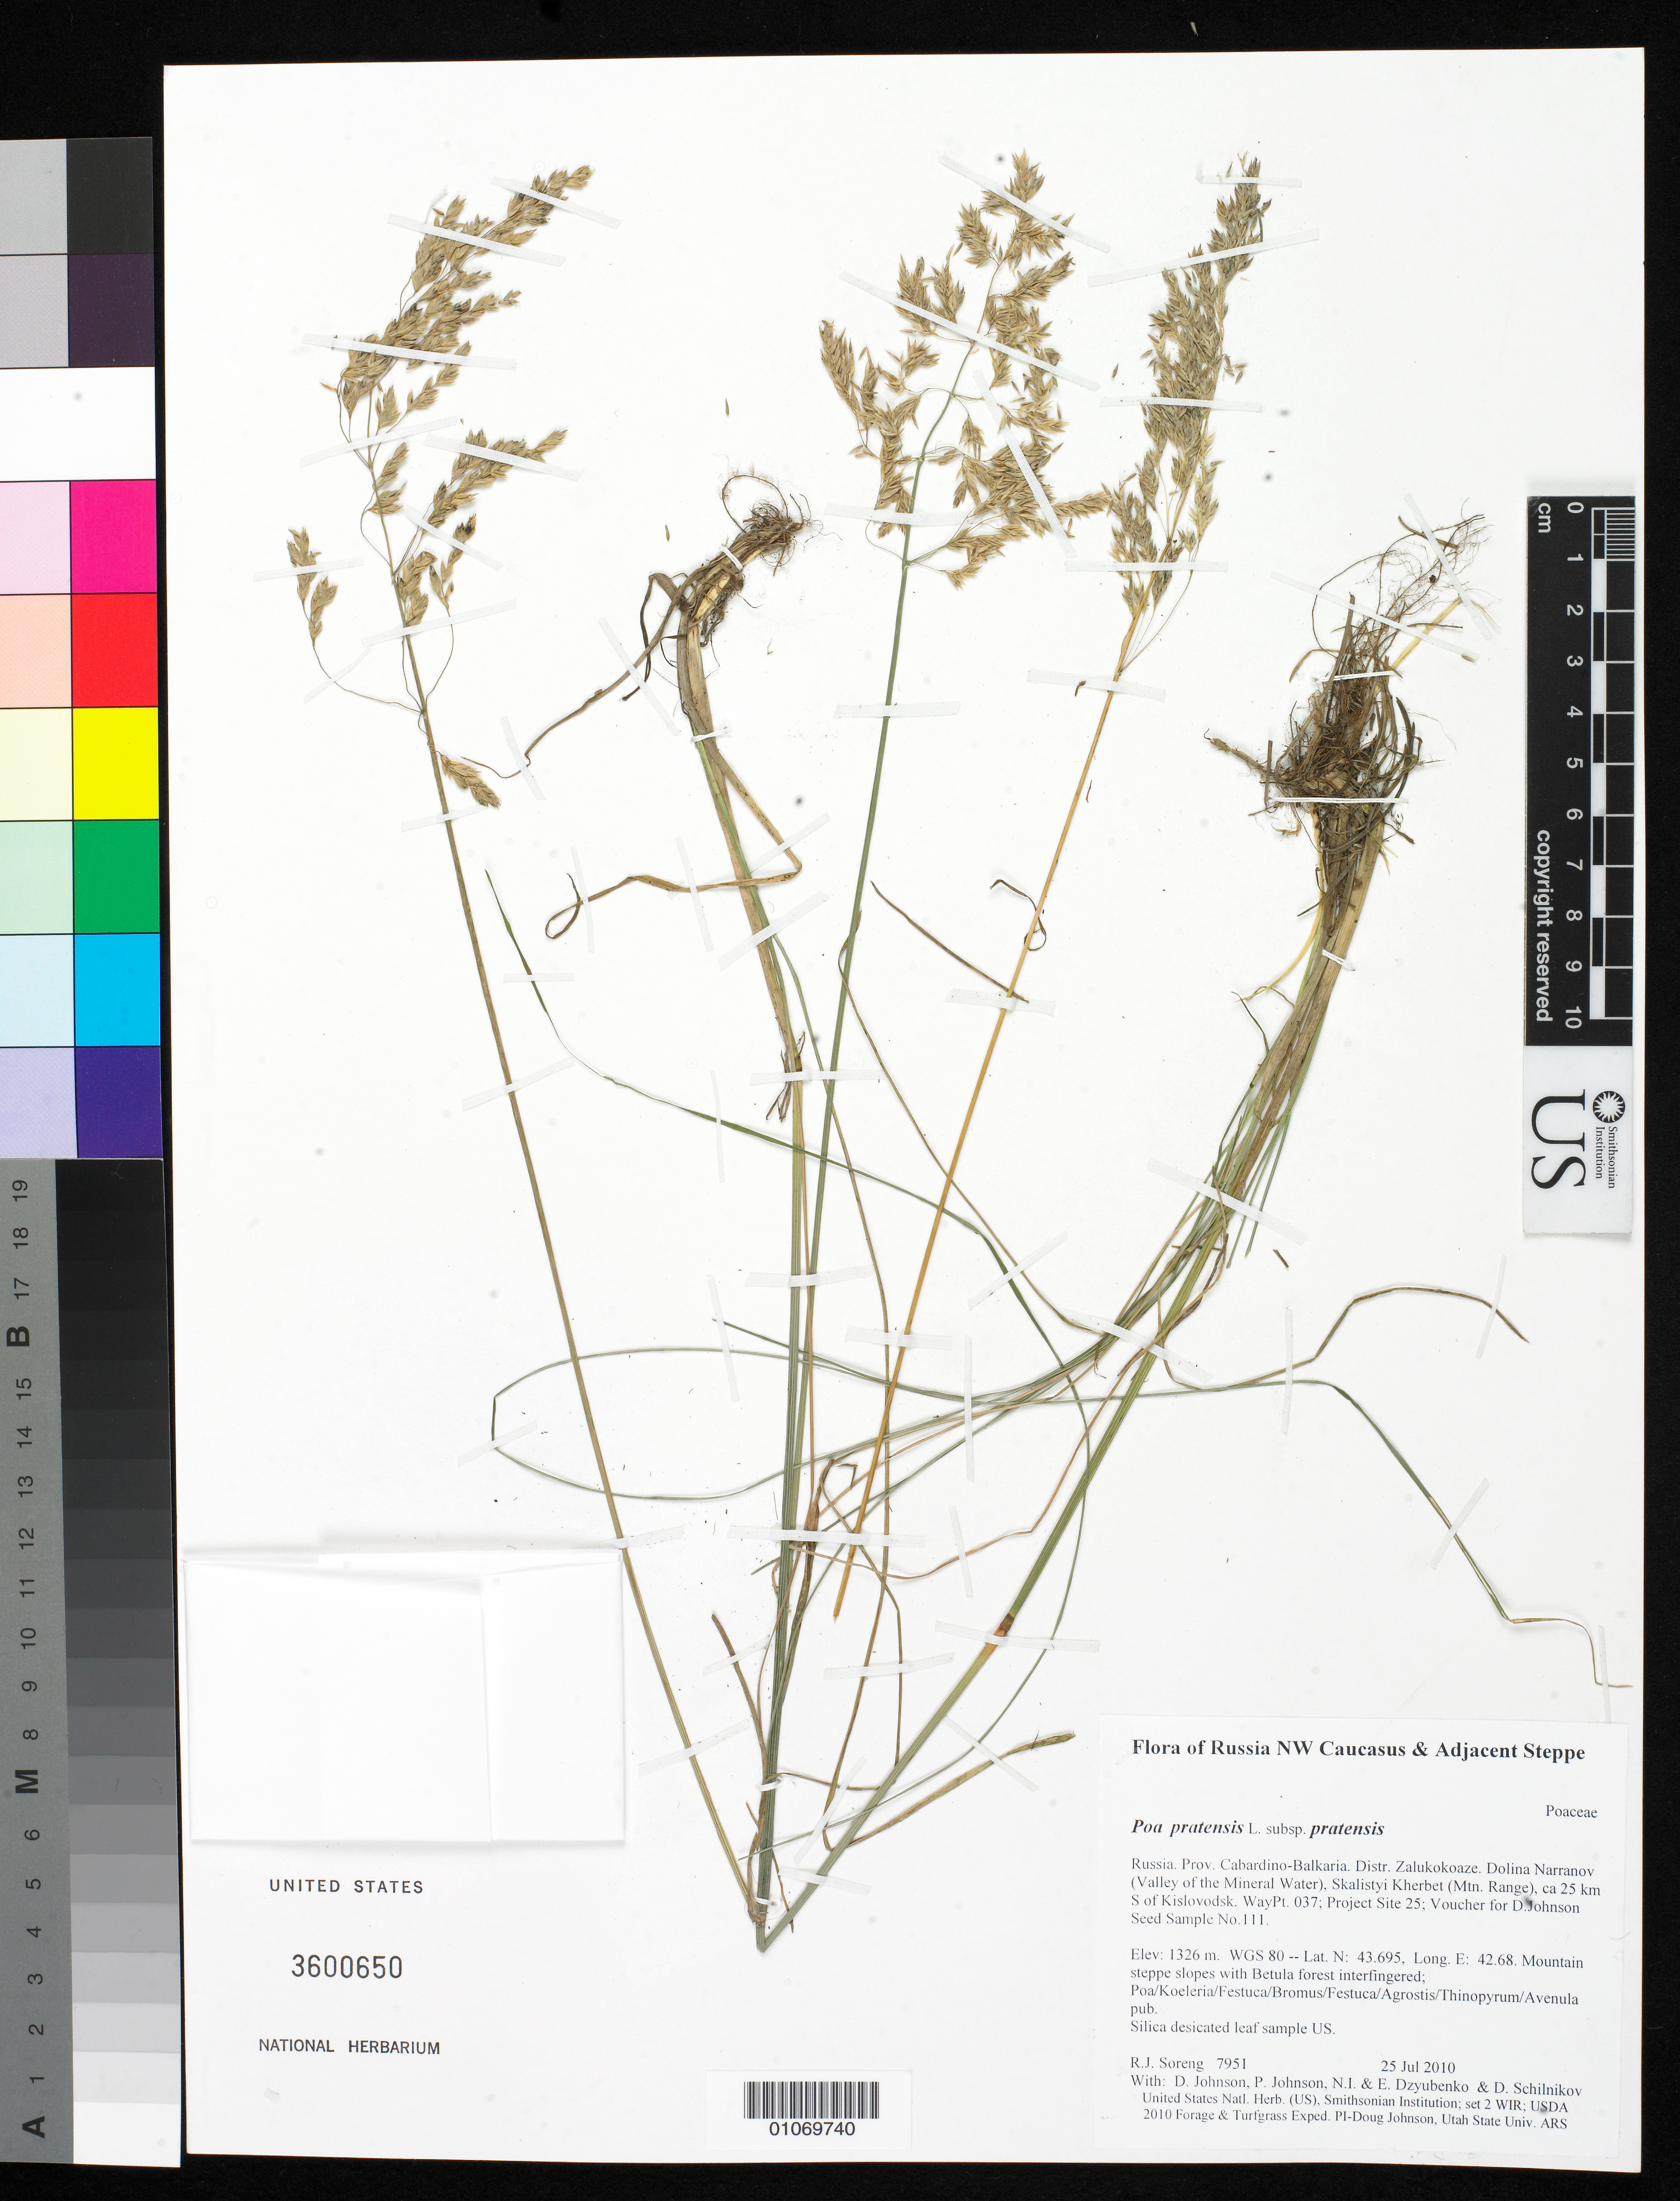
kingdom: Plantae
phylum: Tracheophyta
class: Liliopsida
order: Poales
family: Poaceae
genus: Poa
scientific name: Poa pratensis subsp. pratensis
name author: L.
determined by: Soreng, Robert J., Research Associate (BOT), Smithsonian Institution - National Museum of Natural History (UNITED STATES)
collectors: R. J. Soreng, D. Johnson, P. Johnson, N. Dzyubenko, E. Dzyubenko & D. Schilnikov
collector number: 7951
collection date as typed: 25 Jul 2010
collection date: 2010-07-25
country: Russian Federation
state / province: Kabardino-Balkar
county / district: Zalukokoaze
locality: Dolina Narranov (Valley of the Mineral Water), Skalistyi Kherbet (Mtn. Range), ca 25 km S of Kislovodsk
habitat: Mountain steppe slopes with Betula forest interfingered; Poa/Koeleria/Festuca/Bromus/Festuca/Agrostis/Thinopyrum/Avenula pub.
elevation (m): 1326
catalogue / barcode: US 3600650